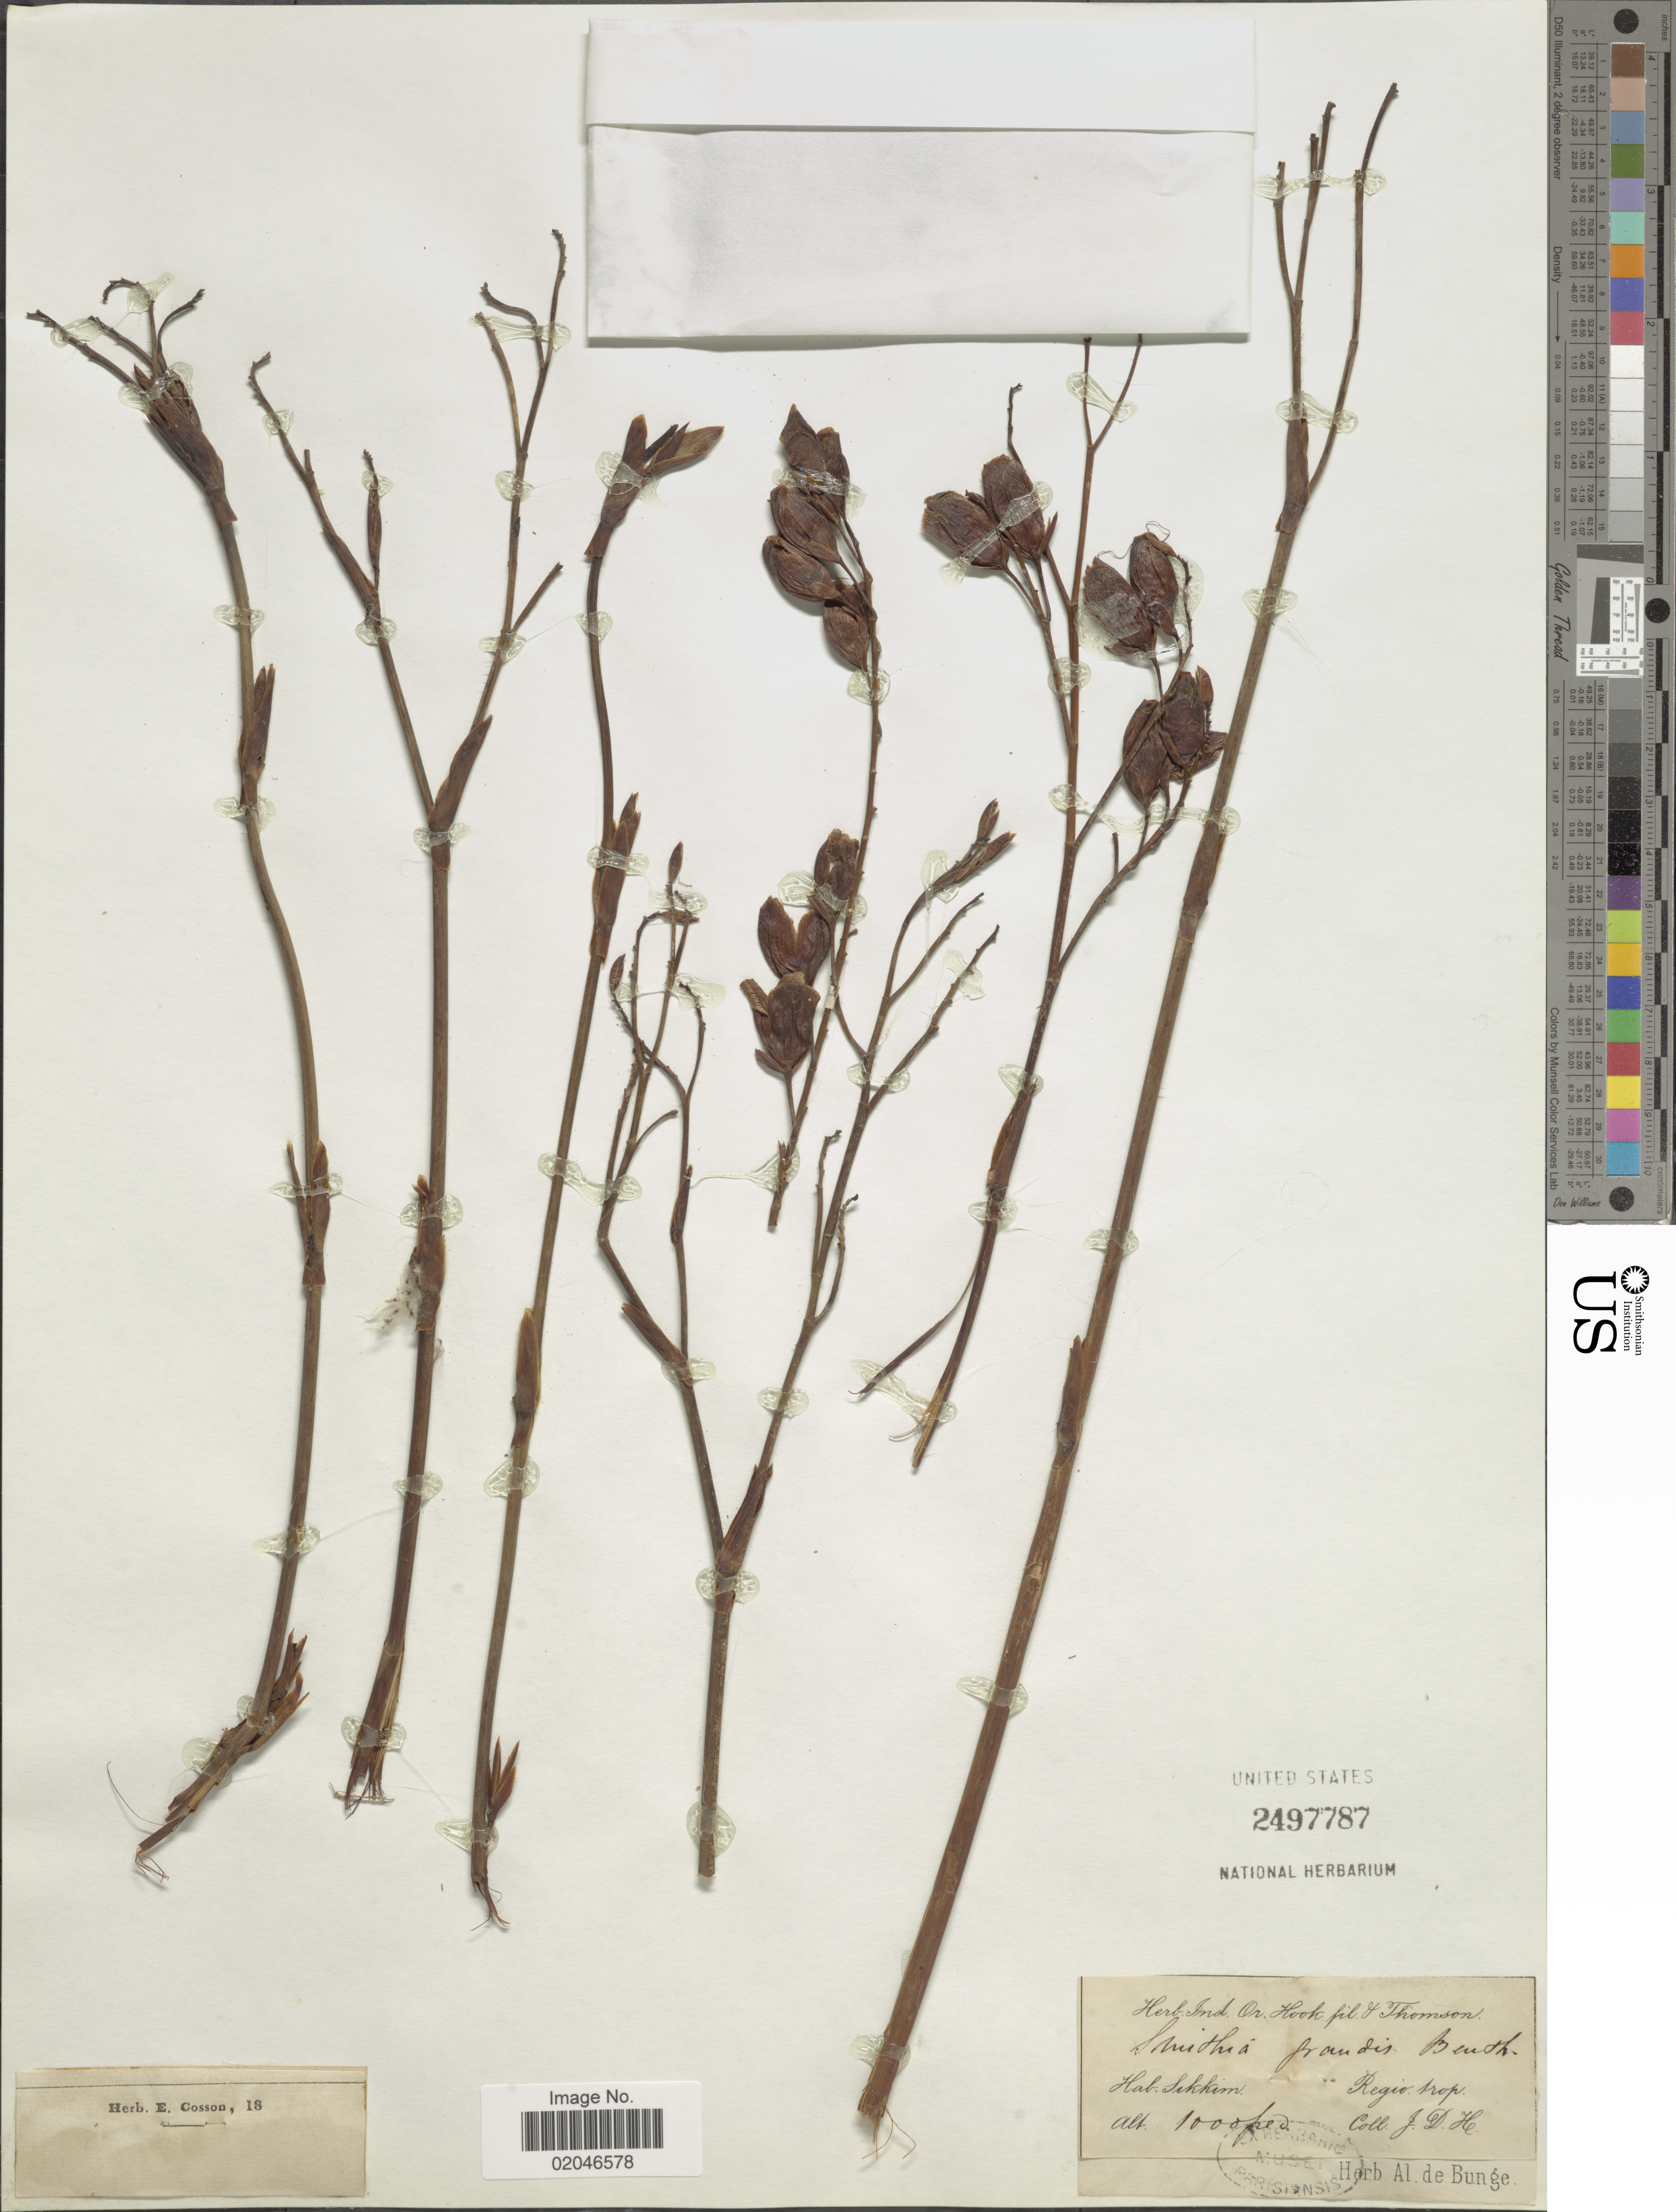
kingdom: Plantae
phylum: Tracheophyta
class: Magnoliopsida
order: Fabales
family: Fabaceae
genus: Smithia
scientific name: Smithia grandis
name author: Benth. ex Baker f.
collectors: J. D. Hooker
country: India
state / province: Sikkim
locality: Regio trop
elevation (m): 305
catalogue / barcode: US 2497787